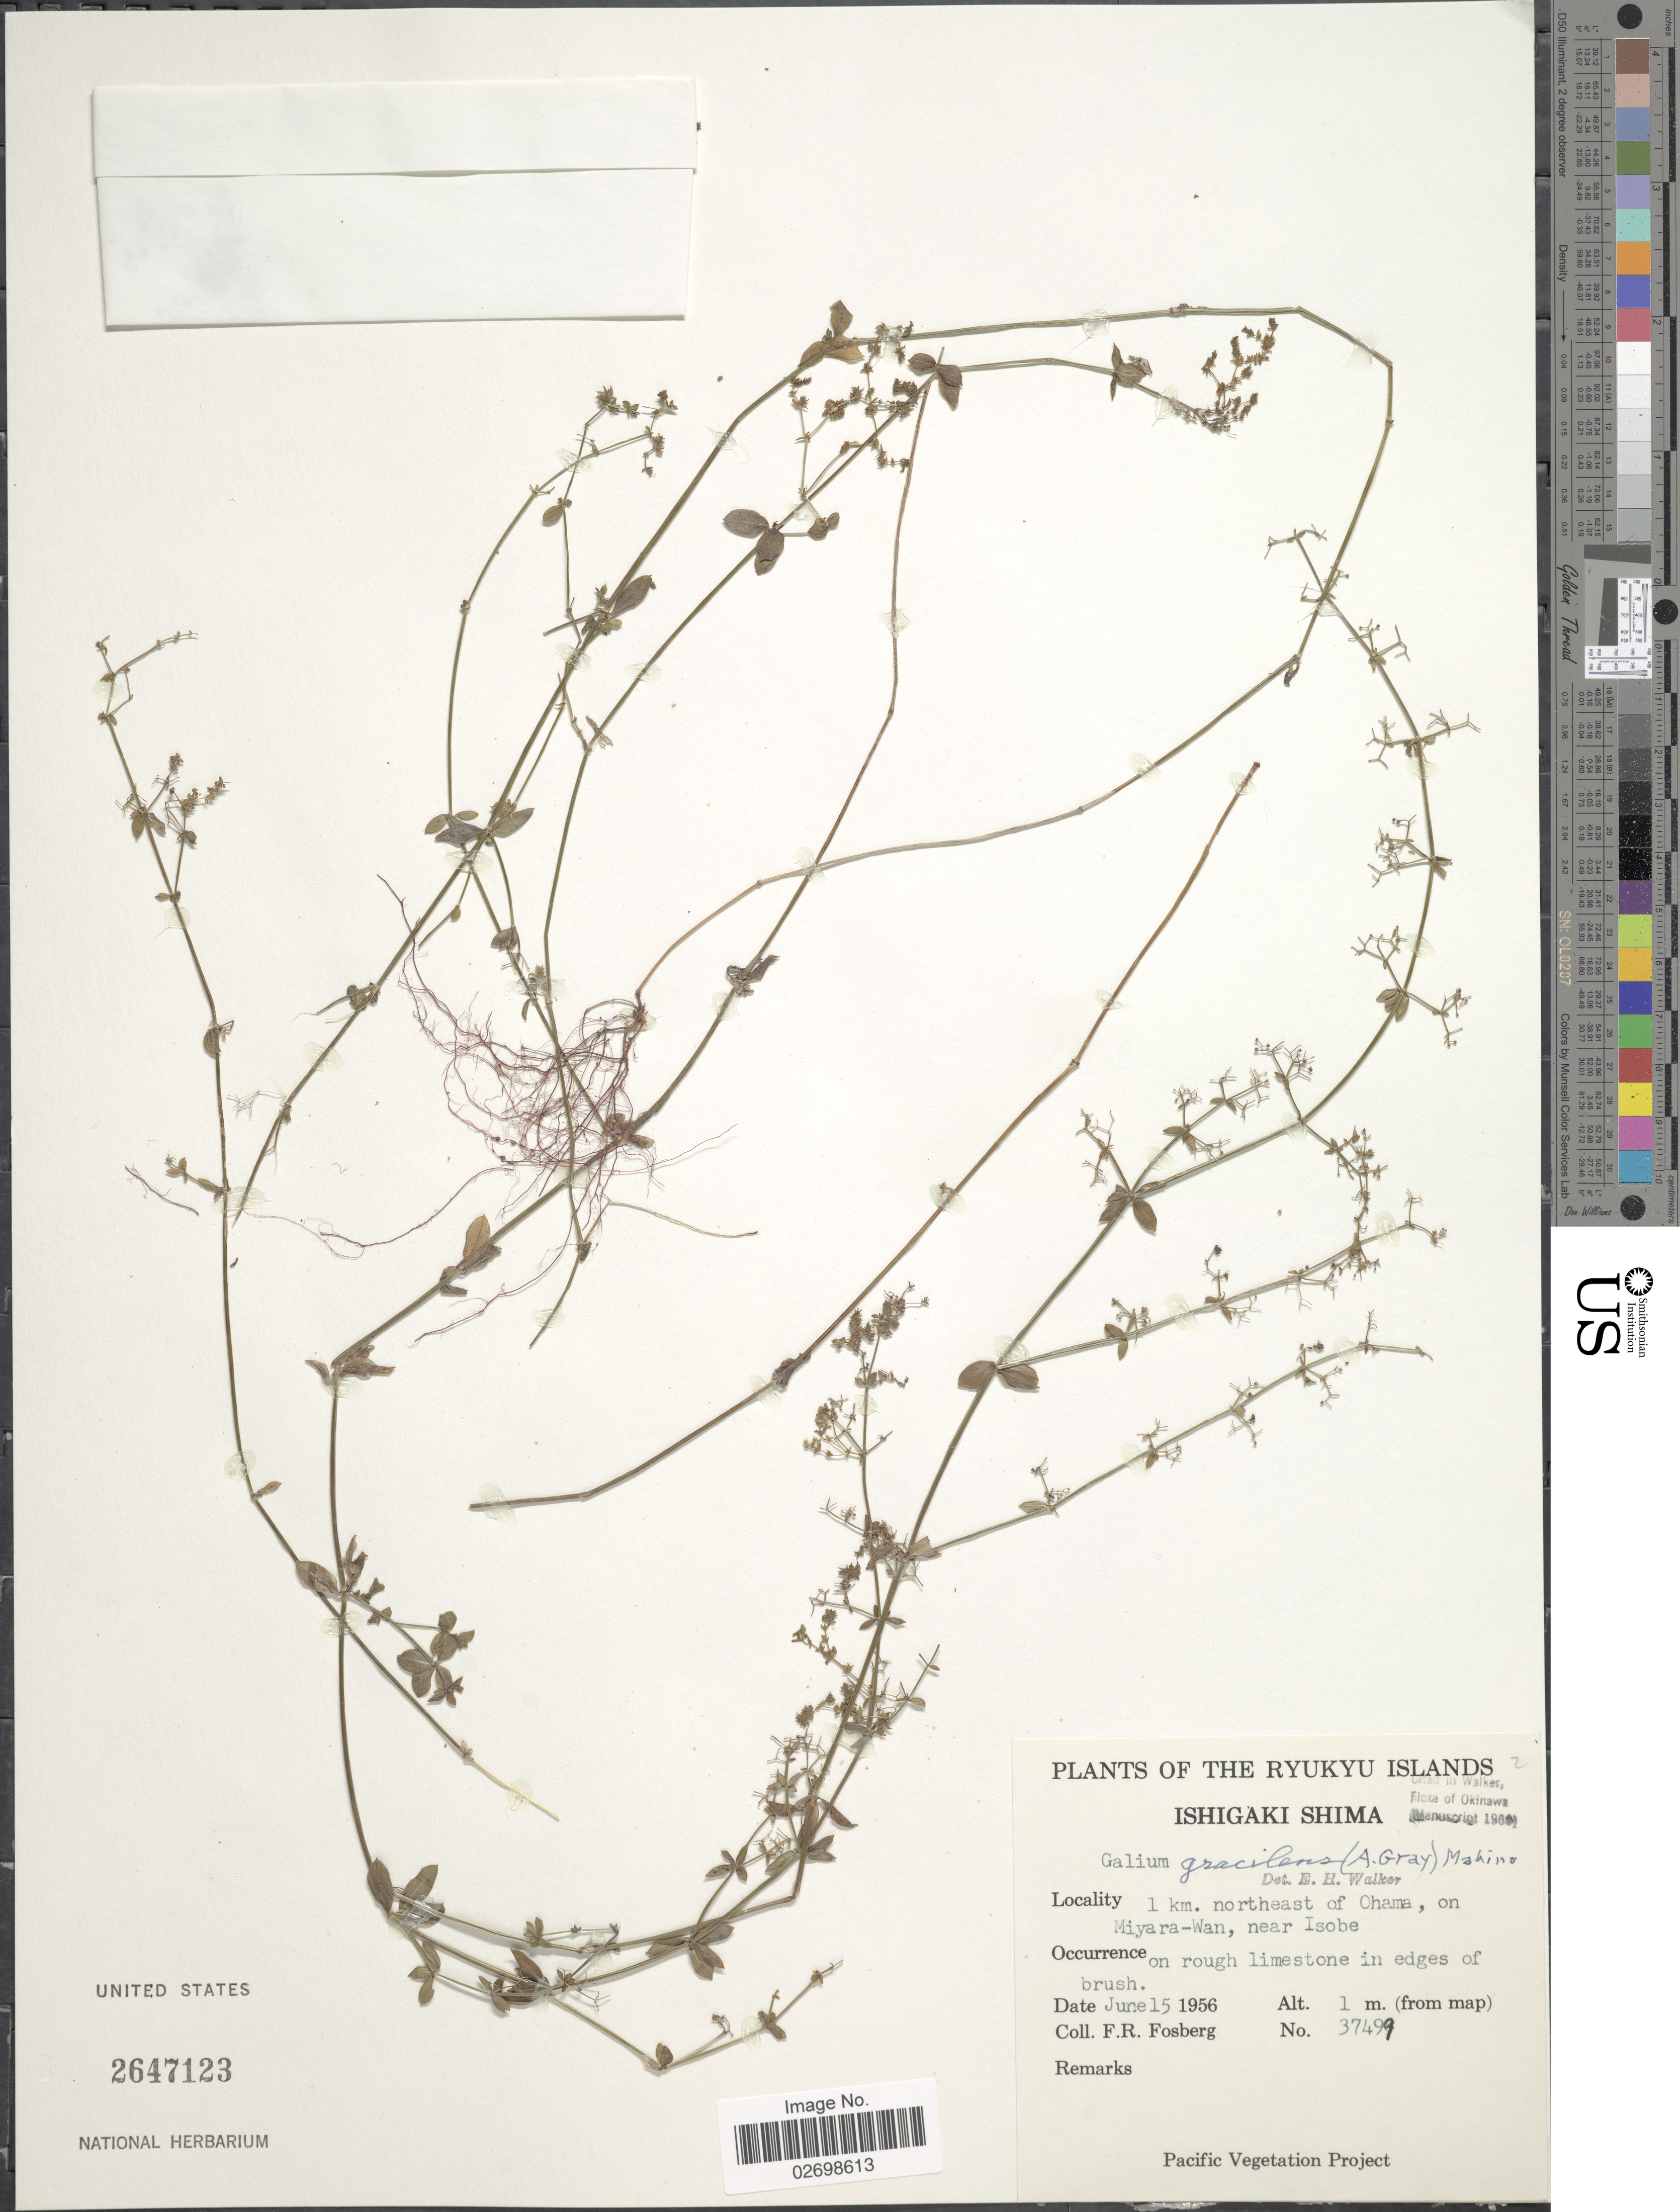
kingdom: Plantae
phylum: Tracheophyta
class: Magnoliopsida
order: Gentianales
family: Rubiaceae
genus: Galium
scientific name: Galium gracilens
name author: (A. Gray) Makino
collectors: F. R. Fosberg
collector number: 37499*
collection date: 1956-06-15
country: Japan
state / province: Okinawa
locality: Ryukyu Islands, Ishigaki Shima, 1 km. northeast of Ohama, on Miyara-Wan, near Isobe, on rough limestone in edges of brusg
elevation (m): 1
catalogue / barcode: US 2647123